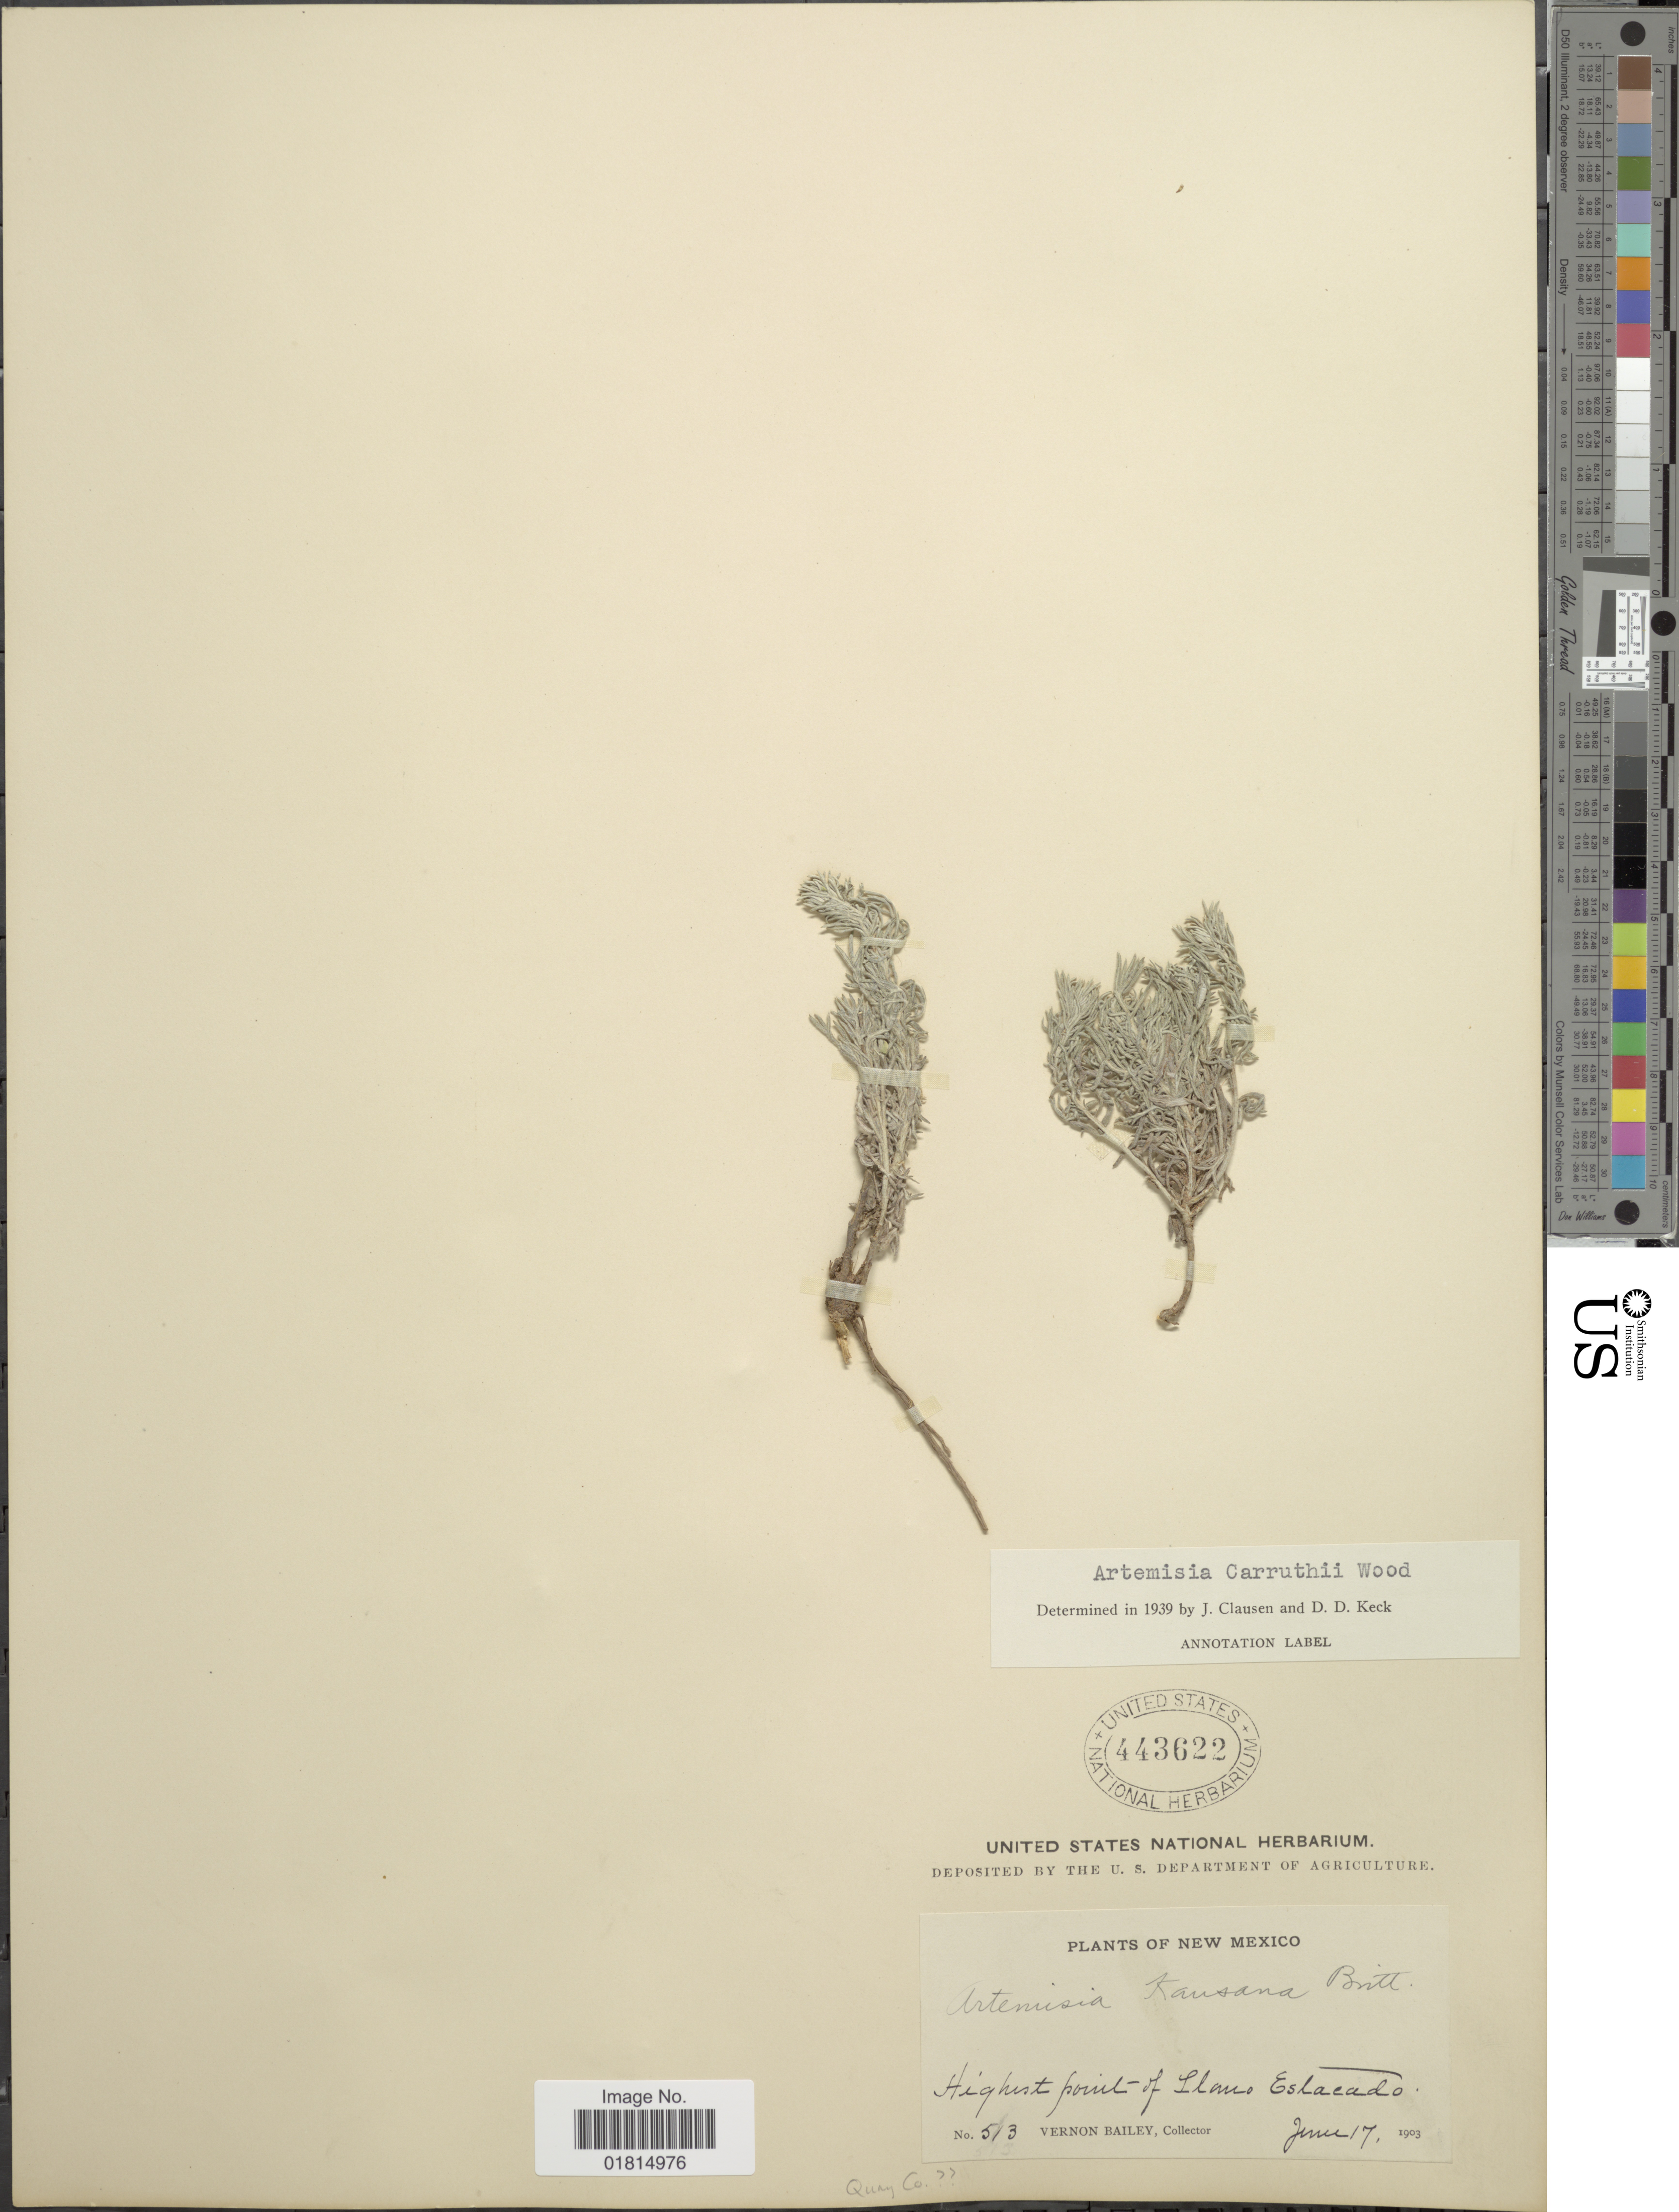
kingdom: Plantae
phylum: Tracheophyta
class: Magnoliopsida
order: Asterales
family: Asteraceae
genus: Artemisia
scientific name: Artemisia carruthii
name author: Alph. Wood ex Carruth.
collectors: V. O. Bailey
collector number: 513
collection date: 1903-06-17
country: United States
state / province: New Mexico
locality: Highest point of Llano Estacado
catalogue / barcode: US 443622